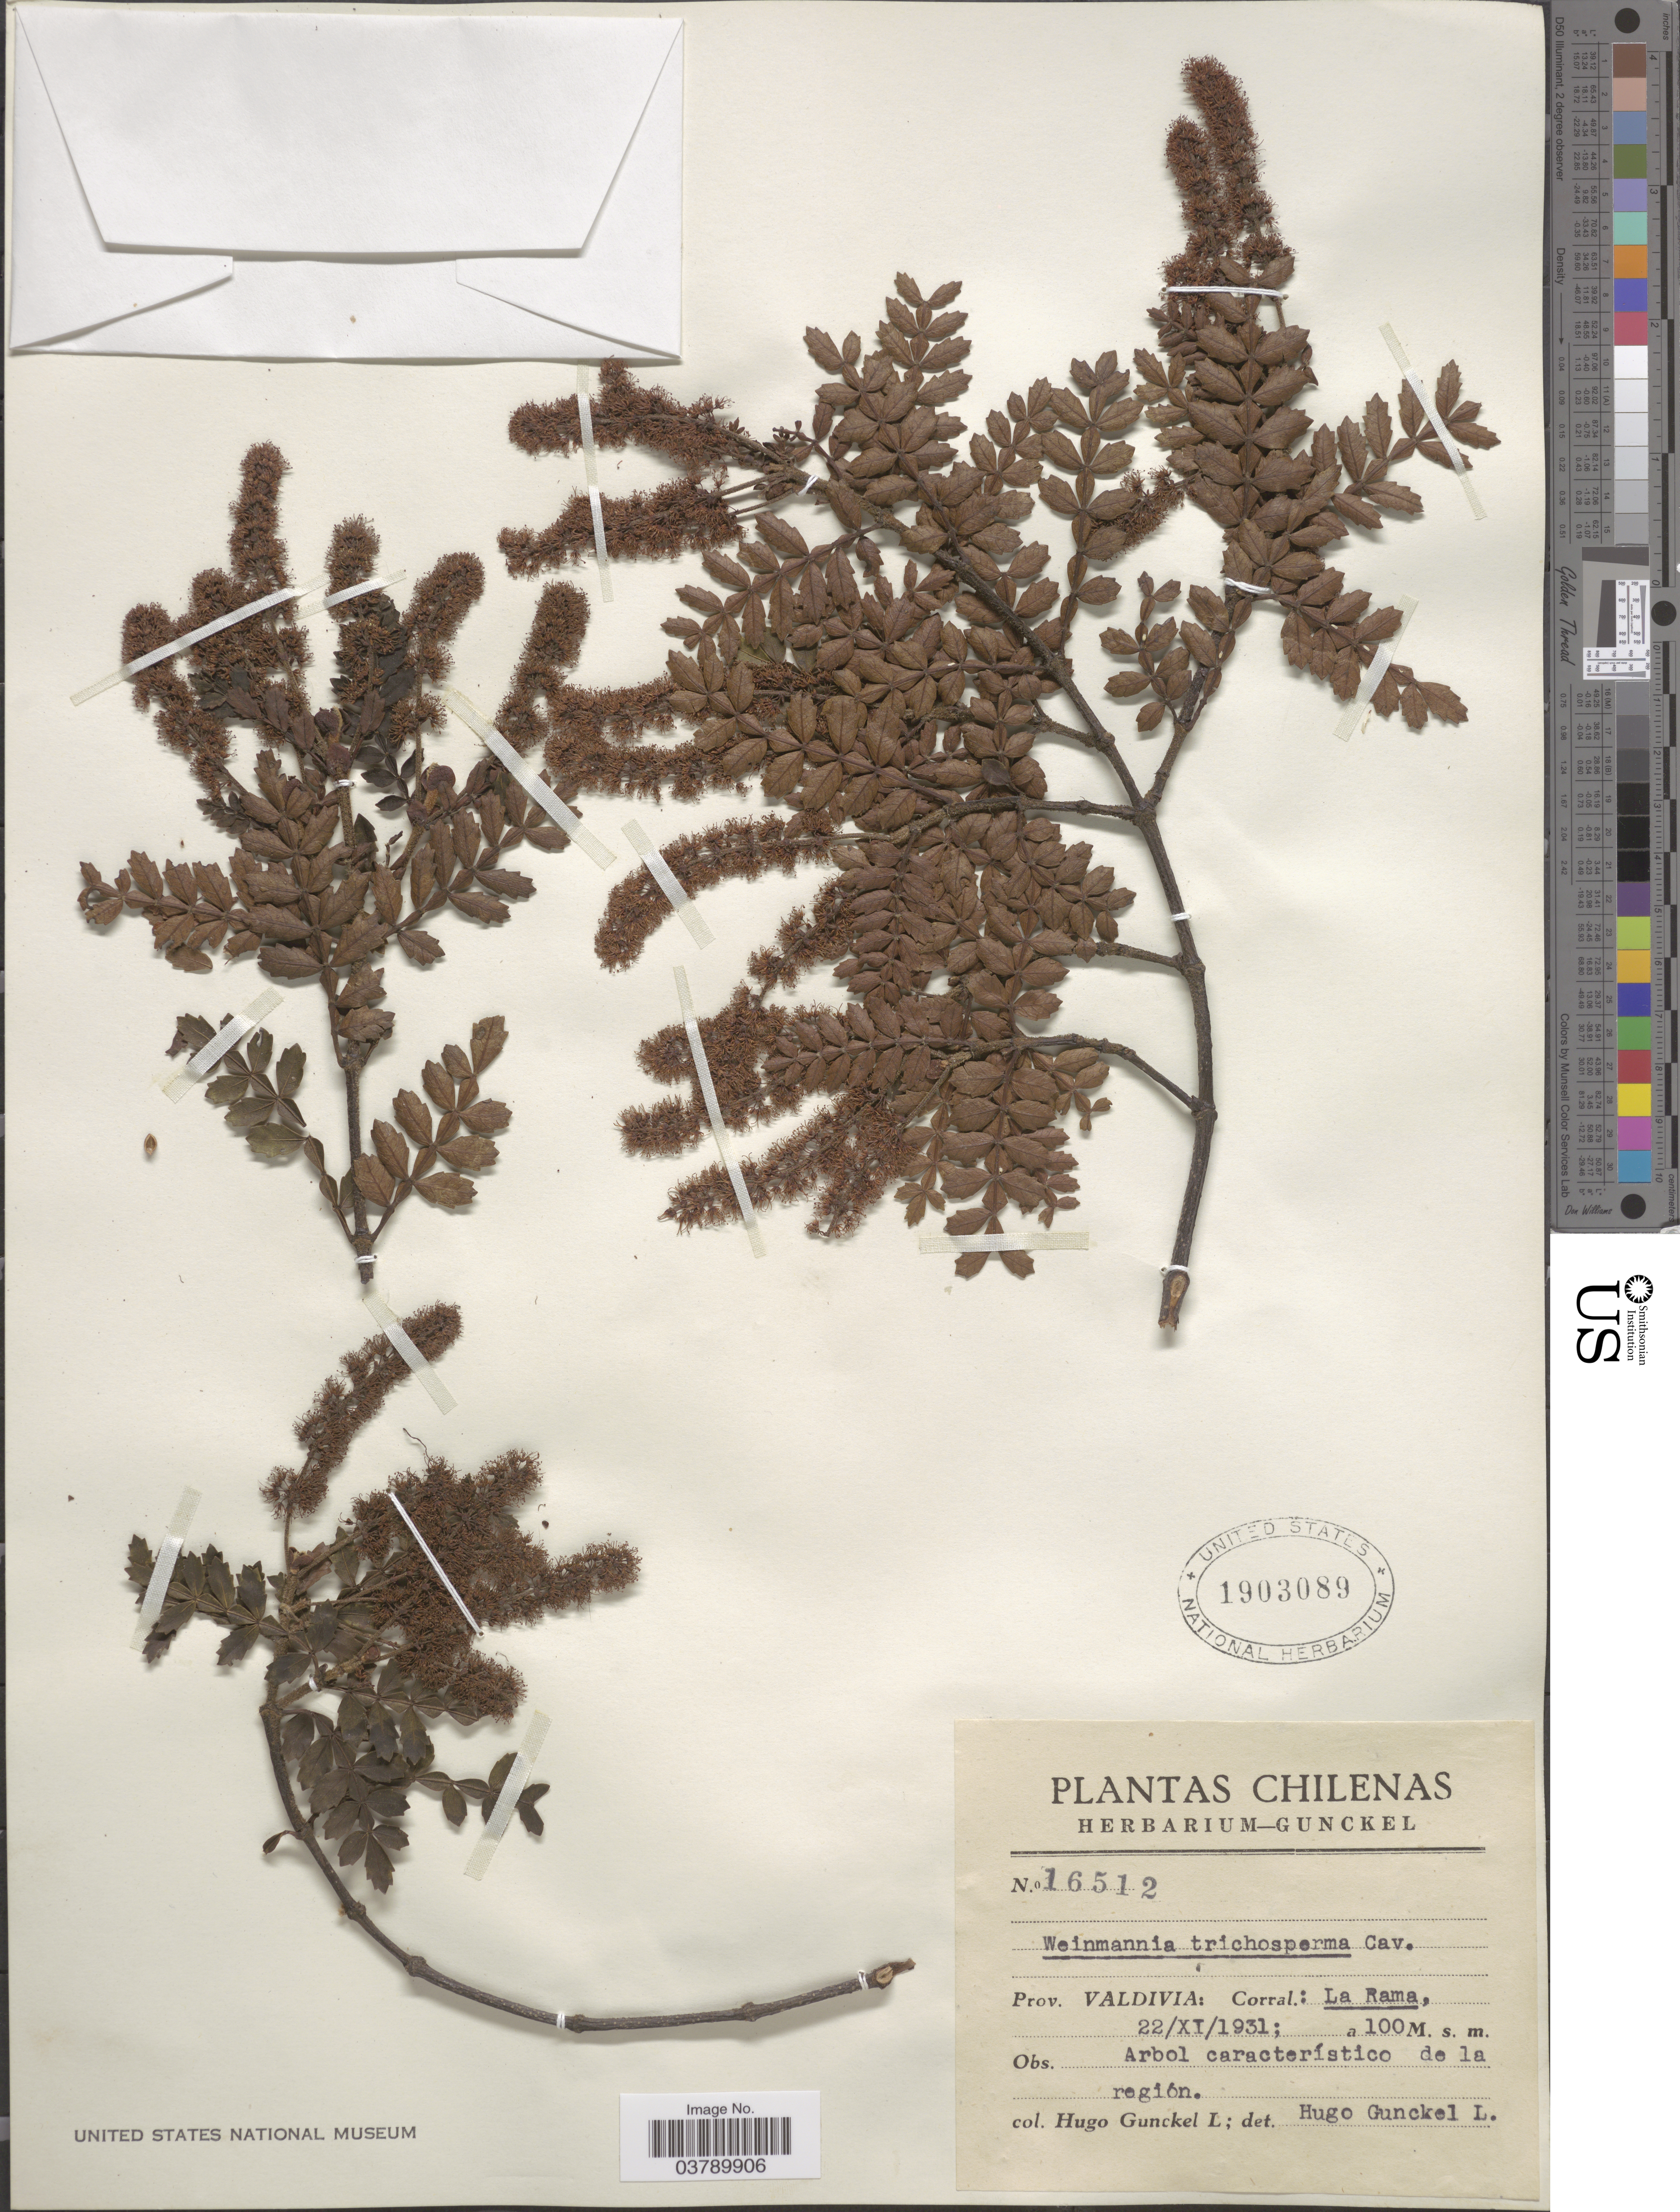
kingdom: Plantae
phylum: Tracheophyta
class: Magnoliopsida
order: Oxalidales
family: Cunoniaceae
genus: Weinmannia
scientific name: Weinmannia trichosperma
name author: Cav.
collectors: H. Gunckel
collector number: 16512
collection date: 1931-11-22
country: Chile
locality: Prov. Valdivia: Coral.: La Rama.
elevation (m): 100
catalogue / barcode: US 1903089